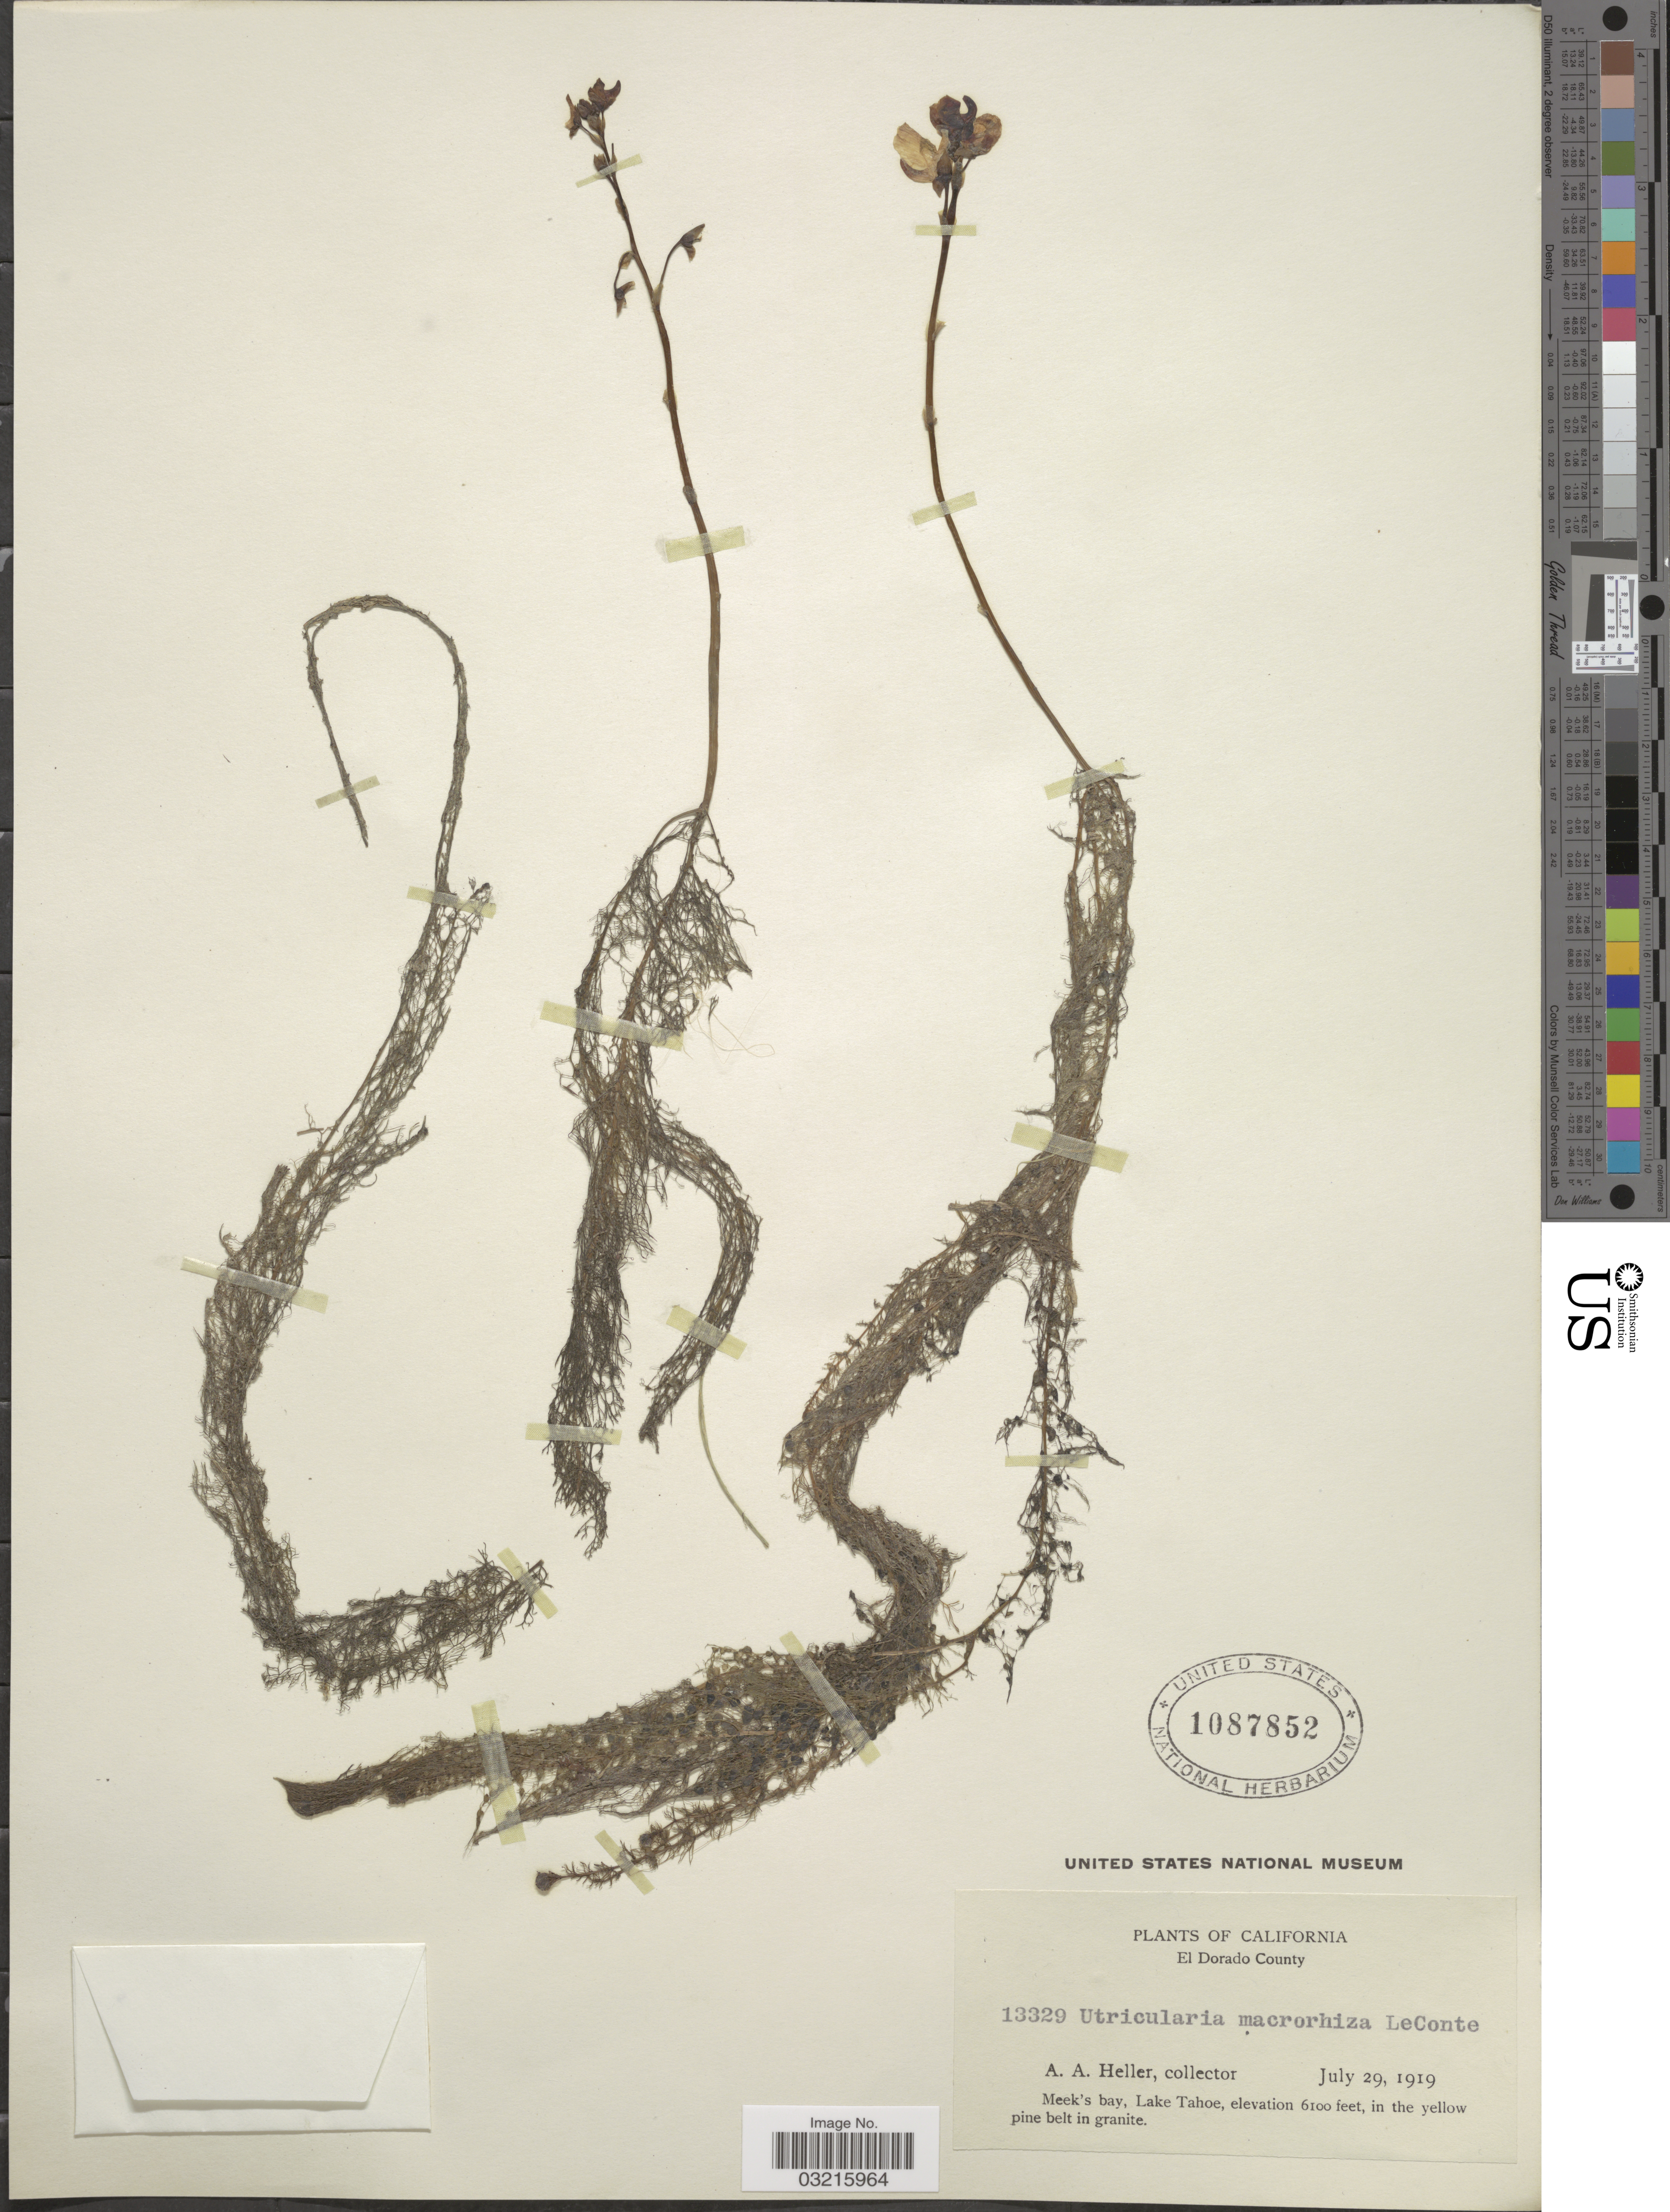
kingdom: Plantae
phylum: Tracheophyta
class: Magnoliopsida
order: Lamiales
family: Lentibulariaceae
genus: Utricularia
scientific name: Utricularia vulgaris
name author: L.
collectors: A. A. Heller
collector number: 13329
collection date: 1919-07-29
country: United States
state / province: California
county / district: El Dorado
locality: El Dorado County, Meek's bay, Lake Tahoe.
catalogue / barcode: US 1087852